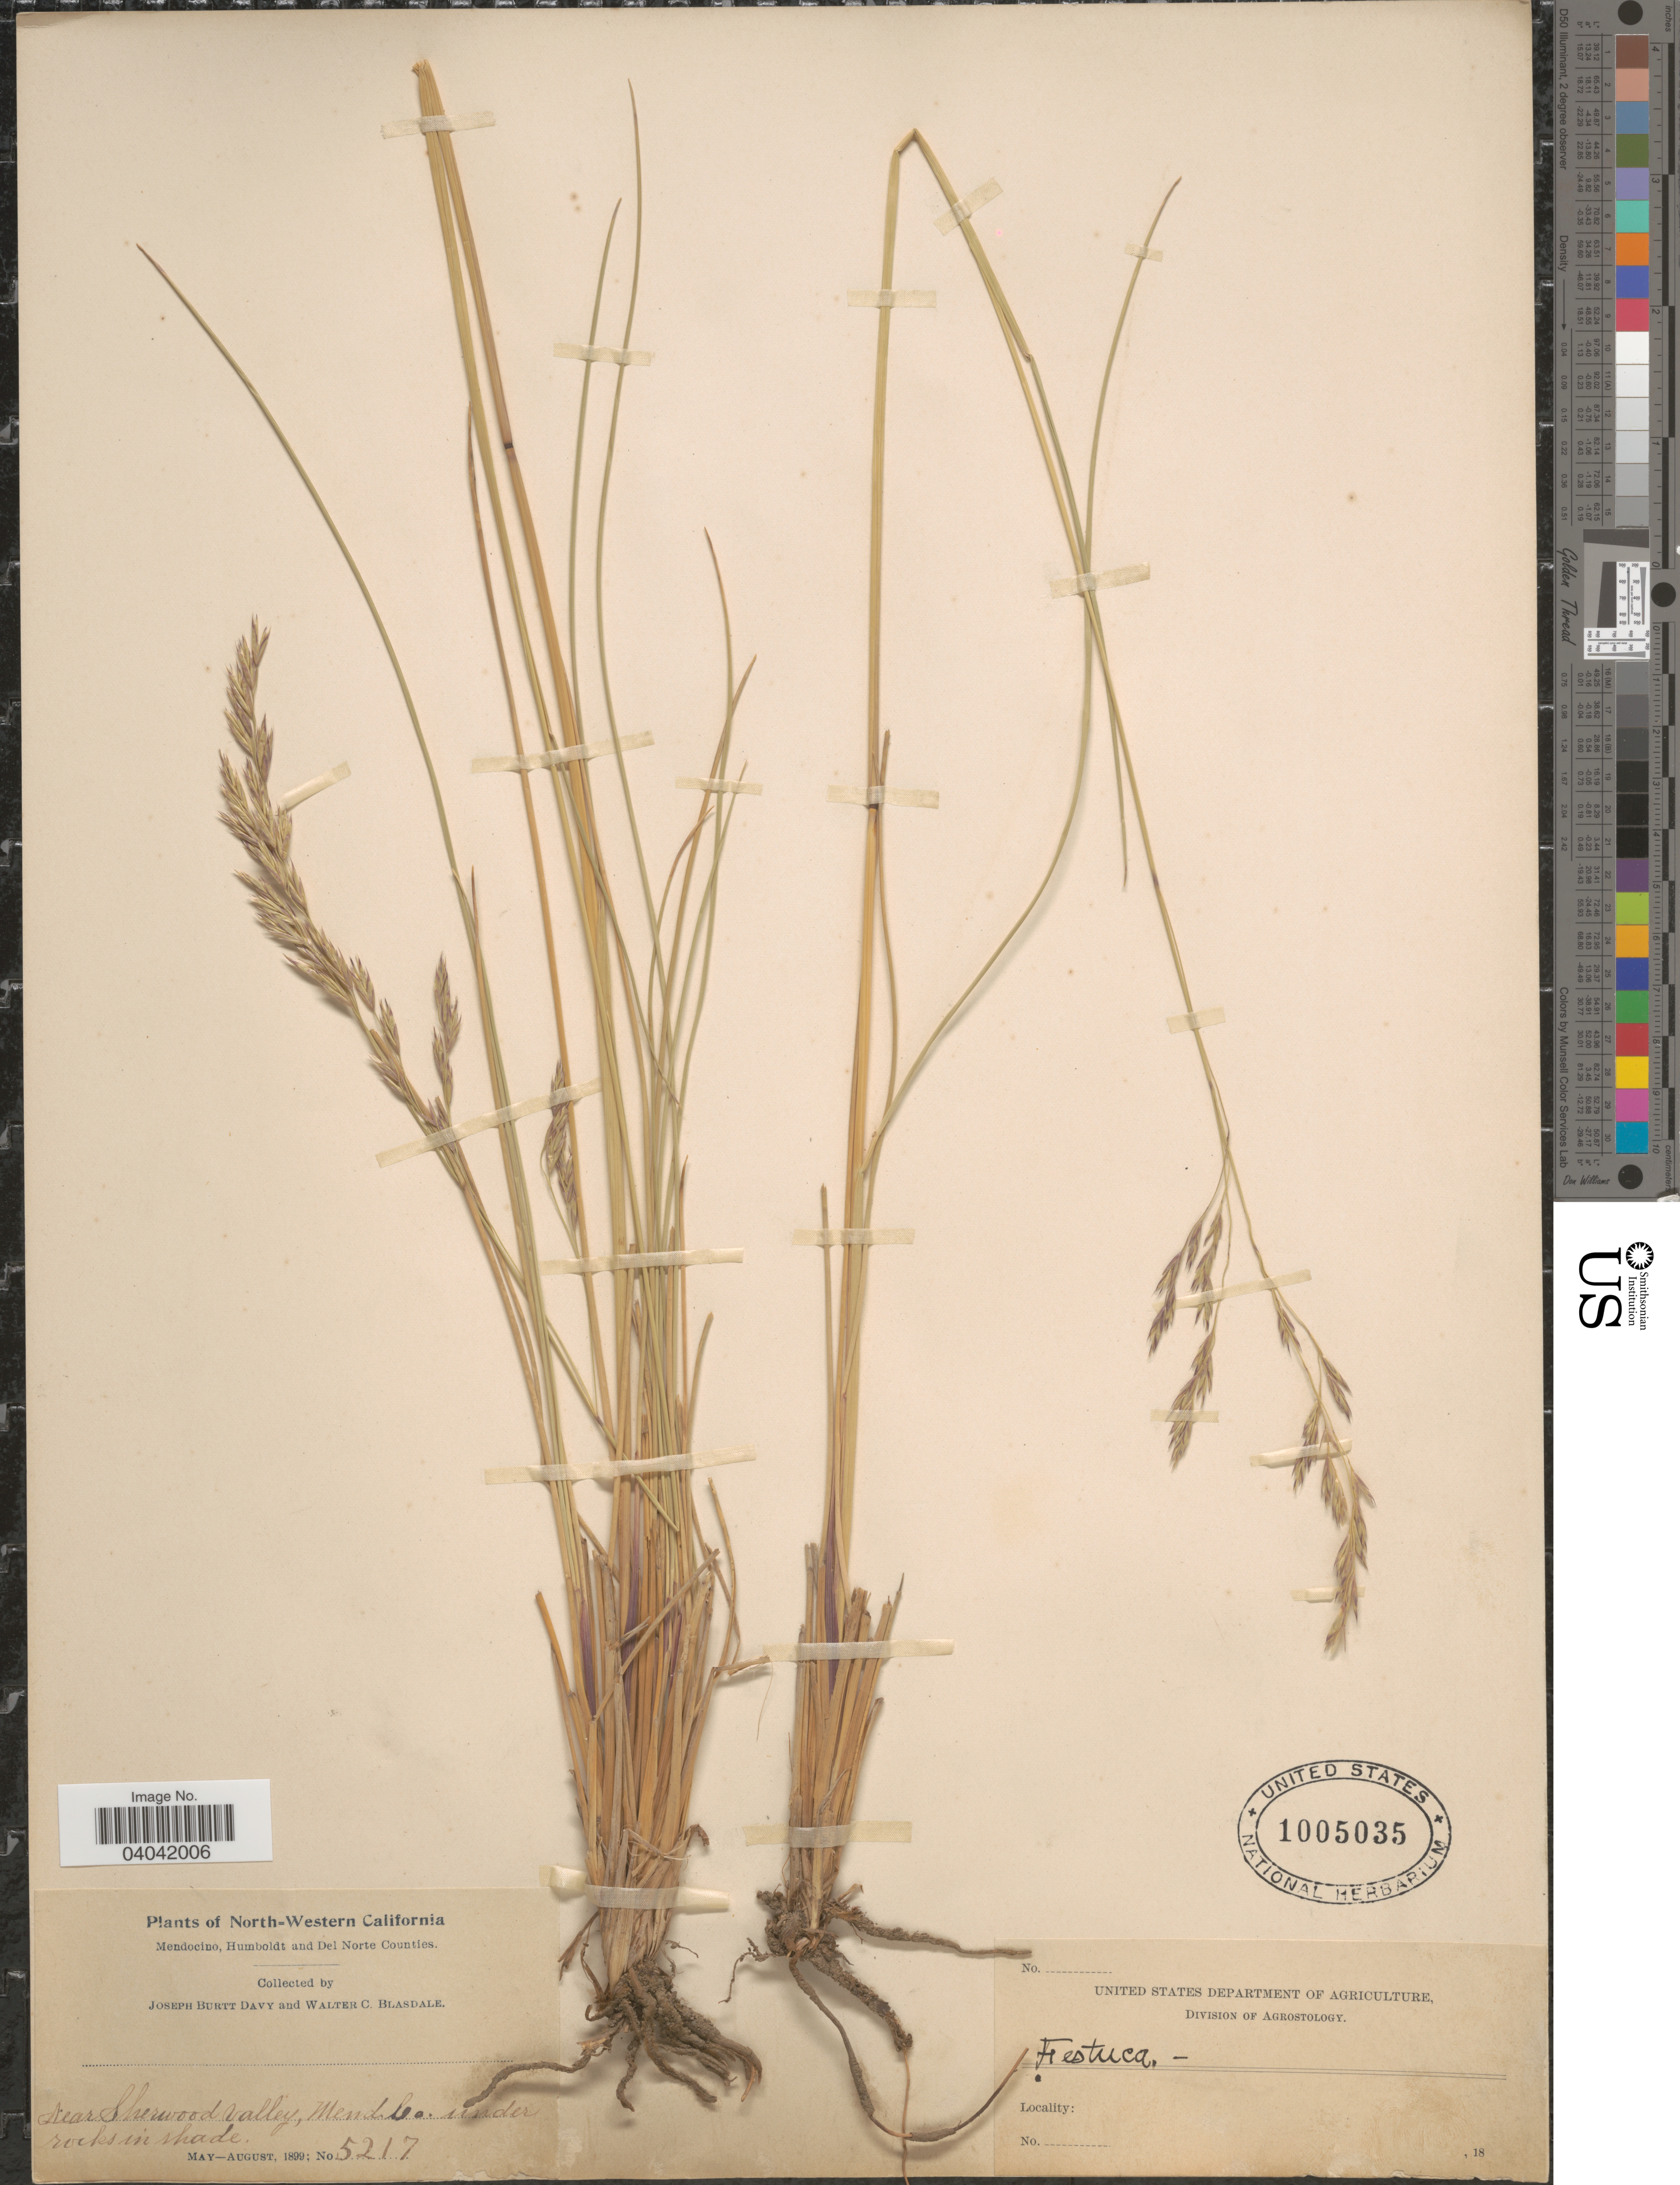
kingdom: Plantae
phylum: Tracheophyta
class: Liliopsida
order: Poales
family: Poaceae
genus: Festuca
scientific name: Festuca californica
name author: Vasey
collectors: J. Burtt Davy & W. Blasdale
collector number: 5217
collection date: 1899-05/1899-08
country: United States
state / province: California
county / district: Mendocino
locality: North-Western California. Mendocino, Humboldt and Del Norte Counties. Near Sherwood valley, Mend. Co.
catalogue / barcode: US 1005035